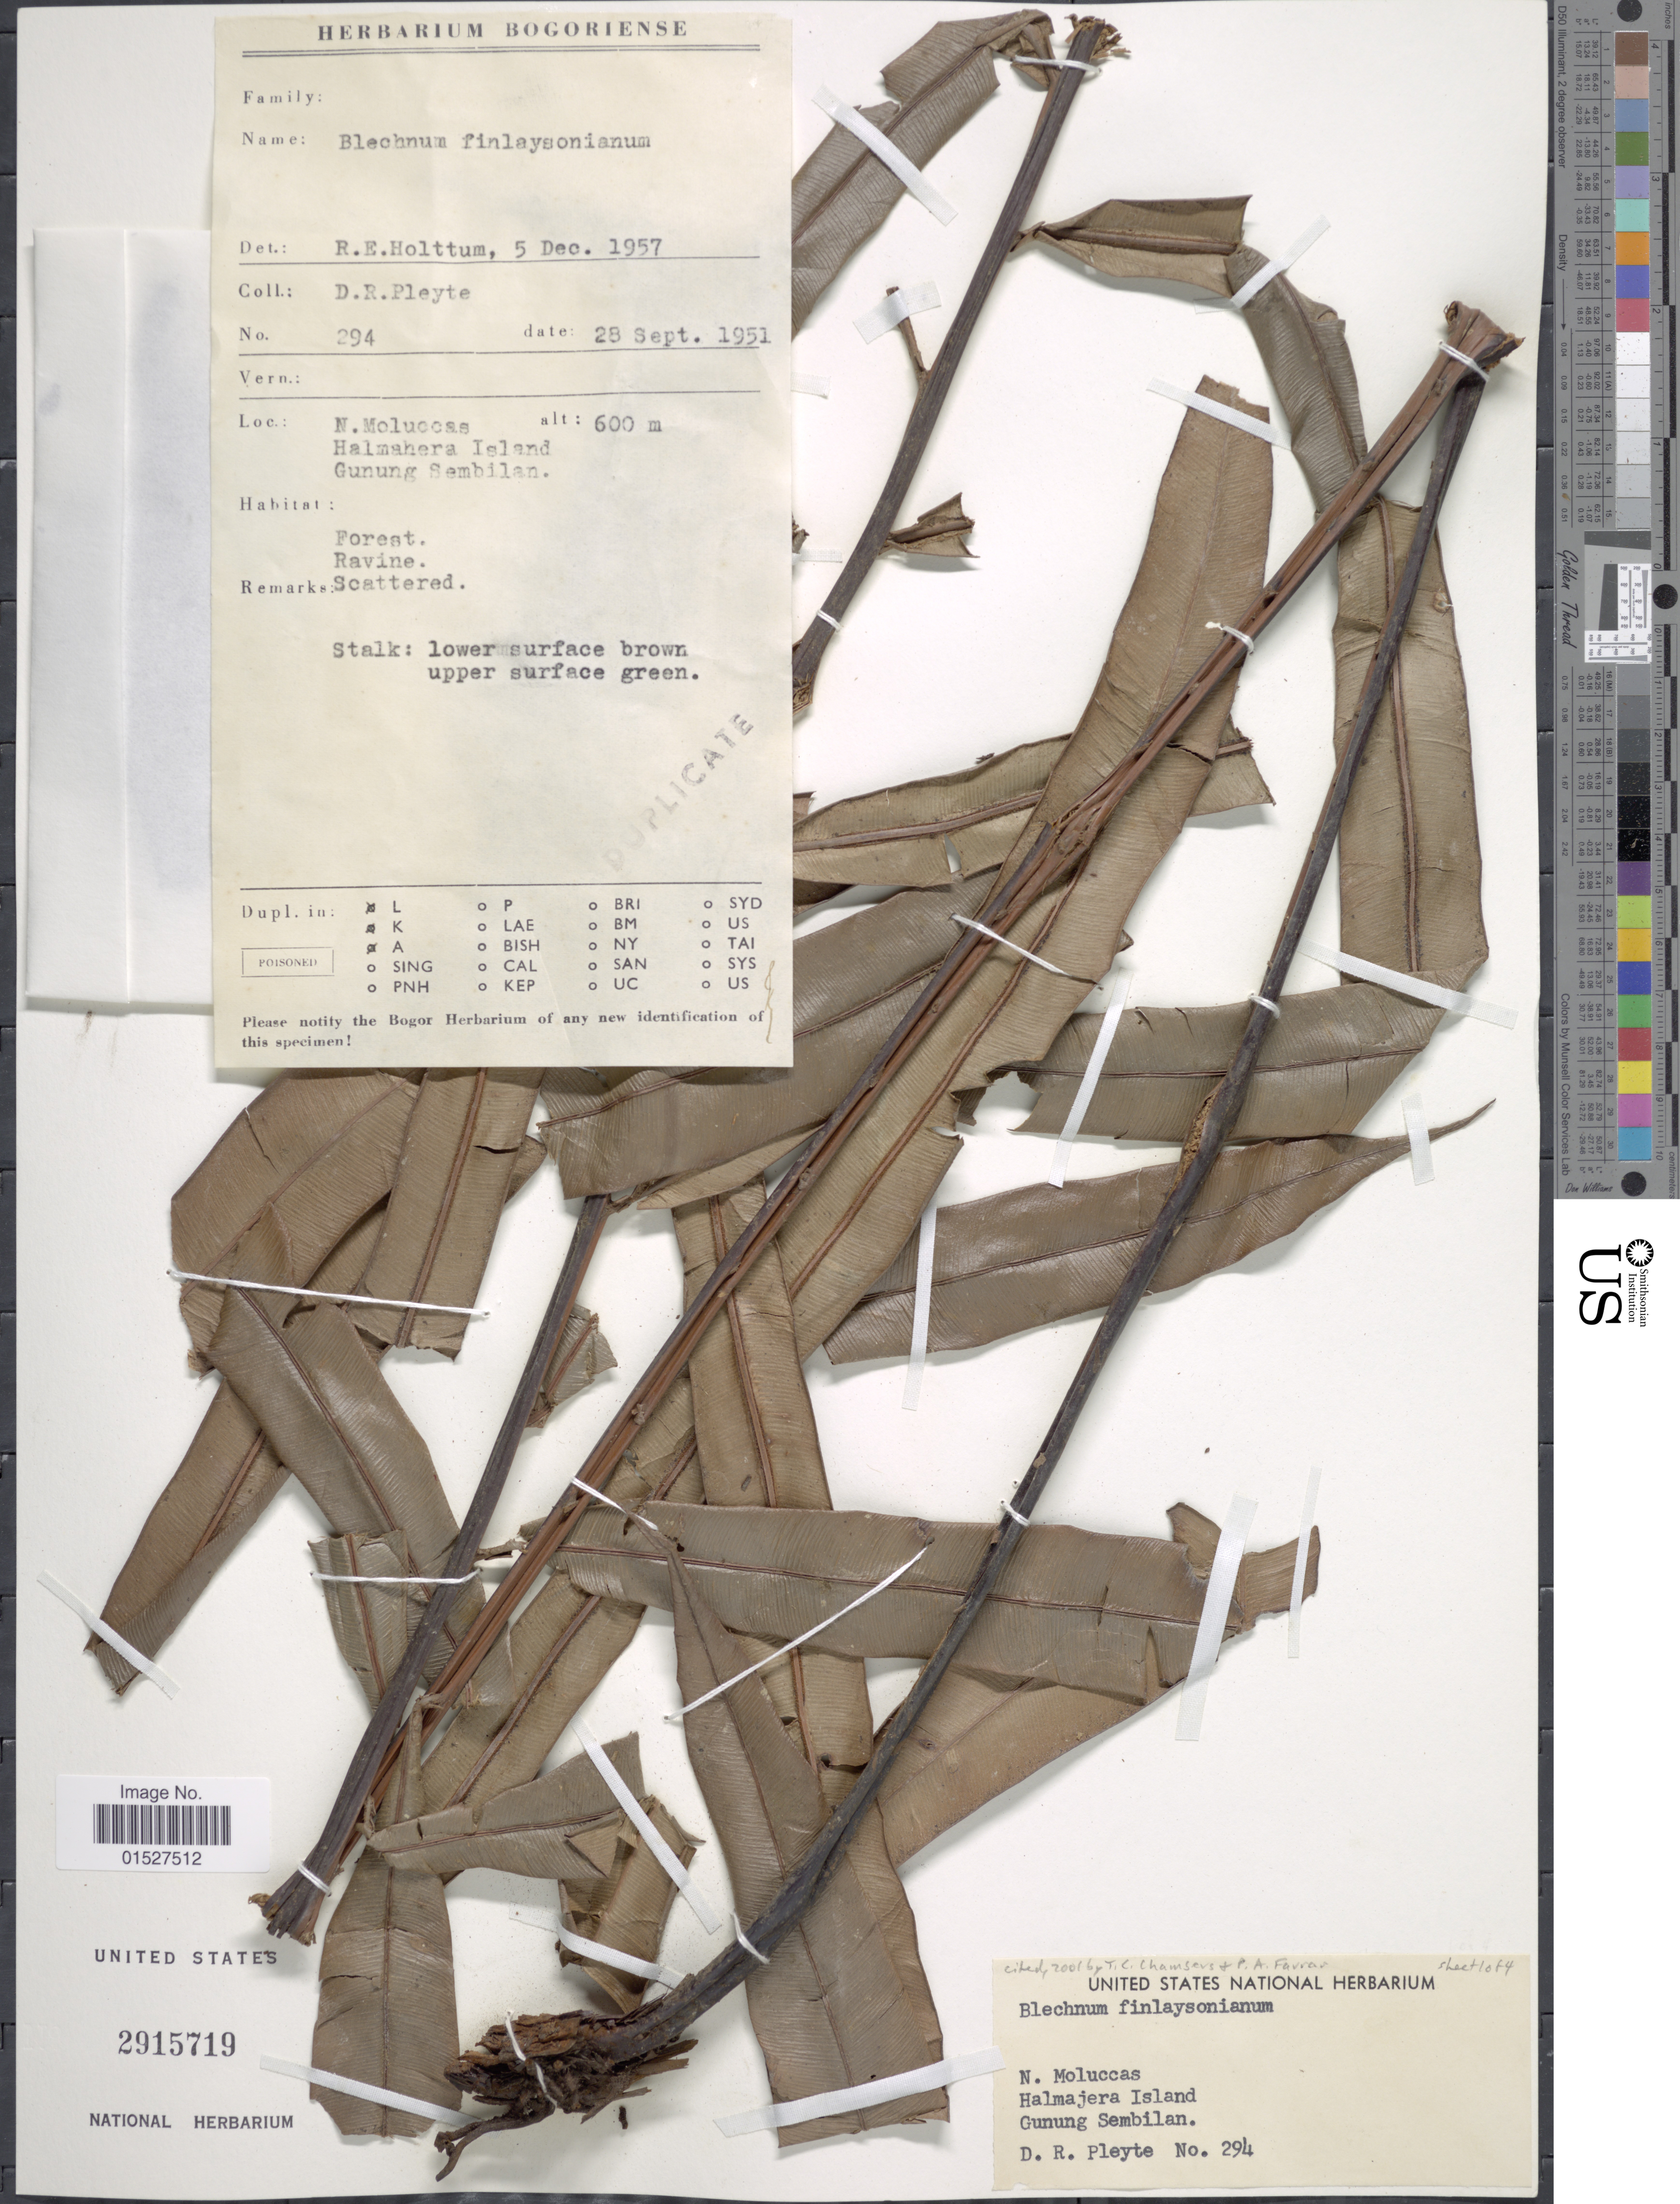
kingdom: Plantae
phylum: Tracheophyta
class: Polypodiopsida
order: Polypodiales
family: Blechnaceae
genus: Blechnum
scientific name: Blechnum finlaysonianum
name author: Wall.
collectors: D. Pleyte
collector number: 294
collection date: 1951-09-28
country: Indonesia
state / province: Maluku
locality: N. Moluccas. Halmajera Island. Gunung Sembilan.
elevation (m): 600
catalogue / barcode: US 2915719